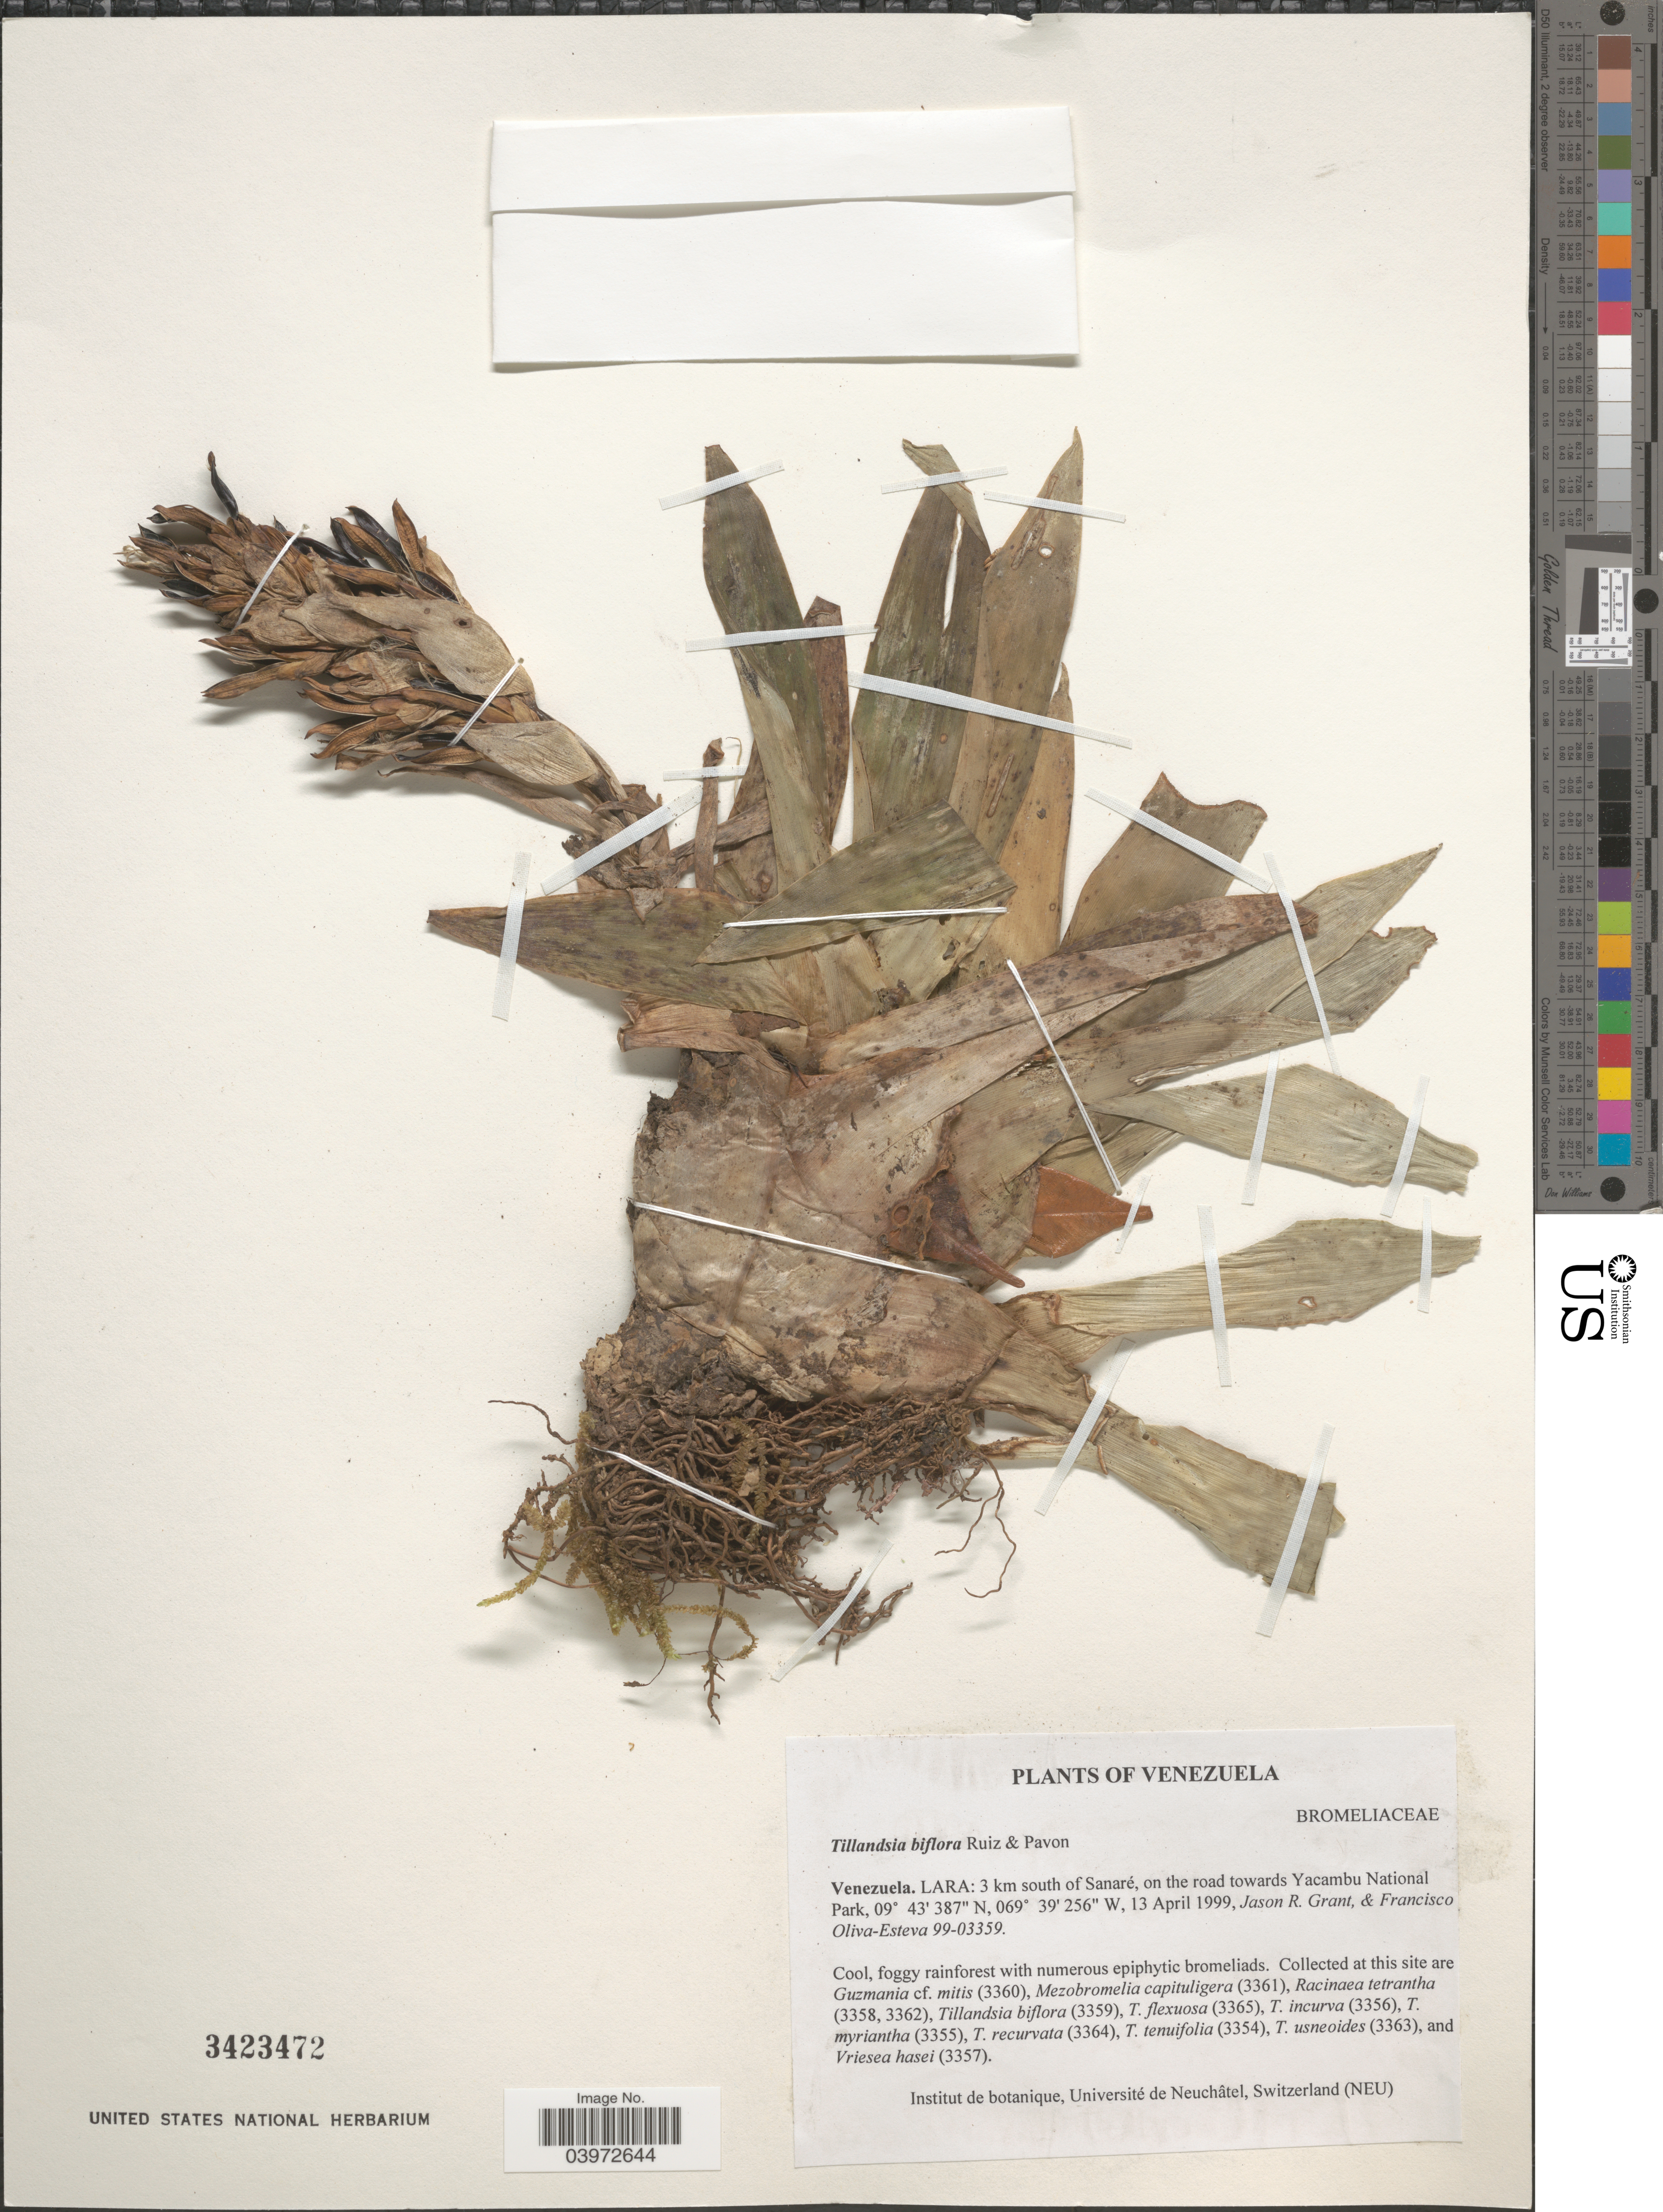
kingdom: Plantae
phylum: Tracheophyta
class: Liliopsida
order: Poales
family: Bromeliaceae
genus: Tillandsia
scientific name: Tillandsia biflora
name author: Ruiz & Pav.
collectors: J. R. Grant & F. Oliva-Esteva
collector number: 99-03359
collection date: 1999-04-13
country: Venezuela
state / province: Lara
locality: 3 km south of Sanaré, on the road towards Yacambu National Park.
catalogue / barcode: US 3423472